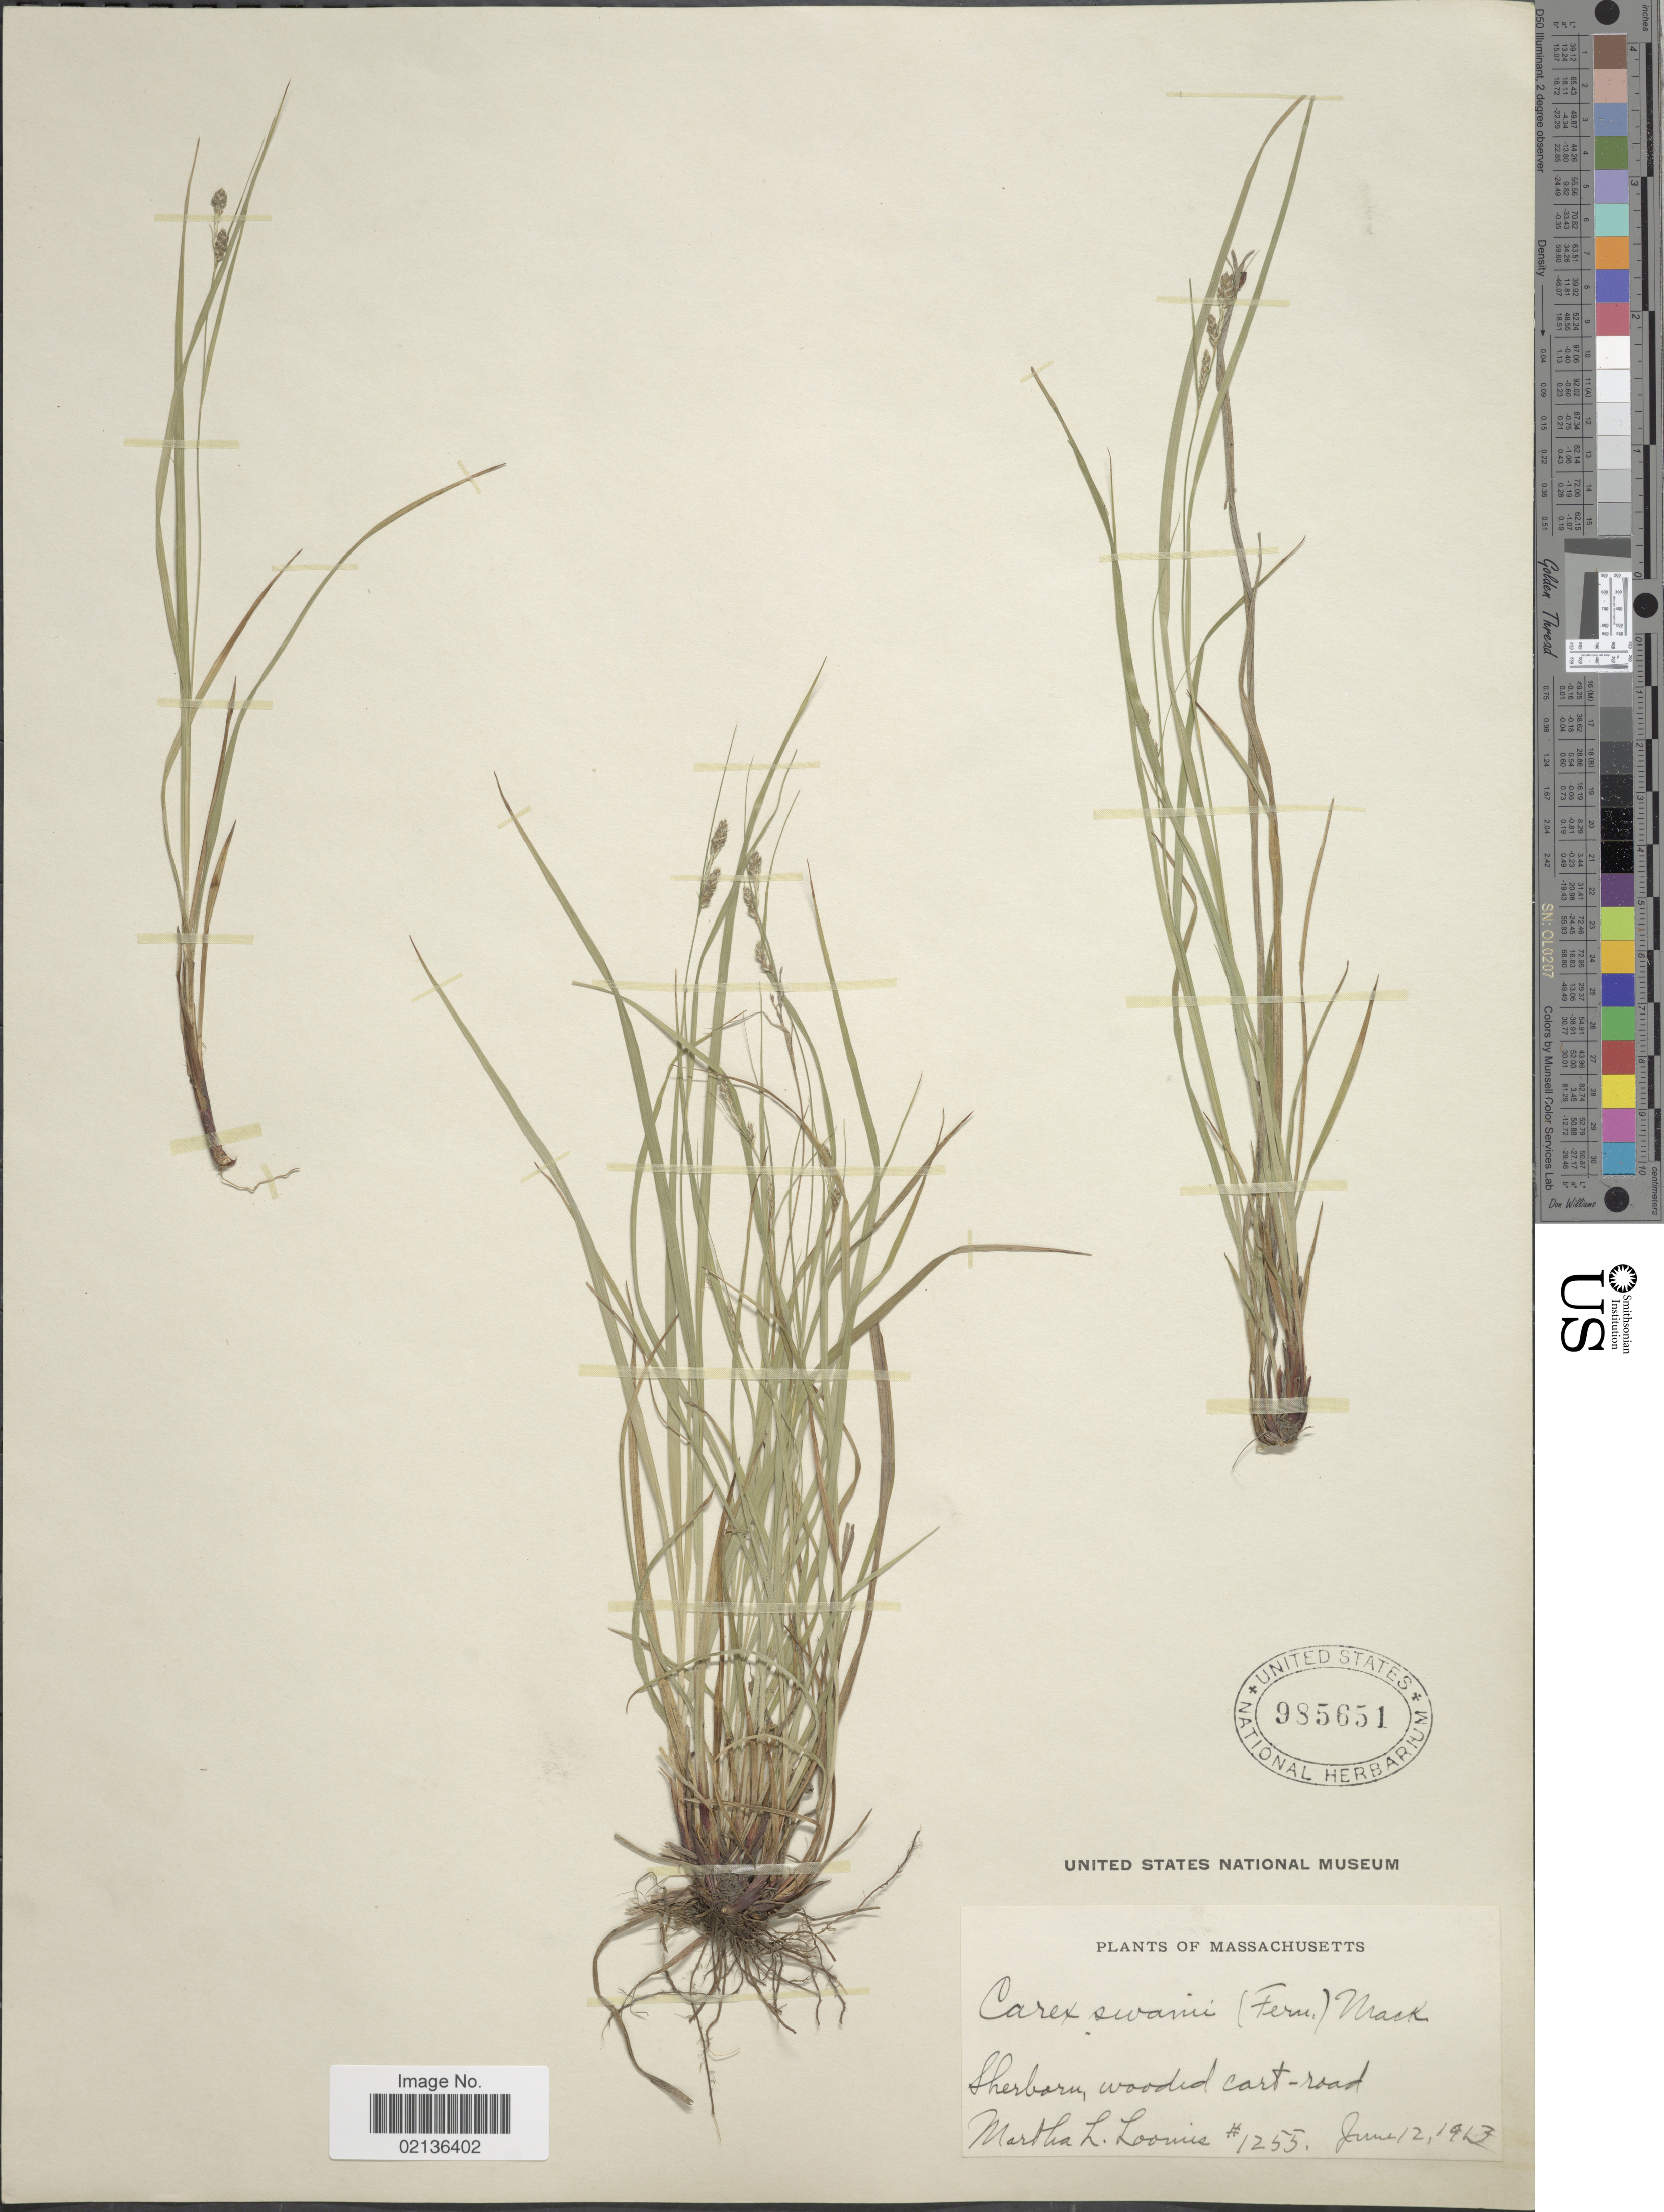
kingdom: Plantae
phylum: Tracheophyta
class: Liliopsida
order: Poales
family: Cyperaceae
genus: Carex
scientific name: Carex swanii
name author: (Fernald) Mack.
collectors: M. L. Loomis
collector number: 1255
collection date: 1913-06-12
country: United States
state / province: Massachusetts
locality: Sherborn, wooded cart-road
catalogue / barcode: US 985651